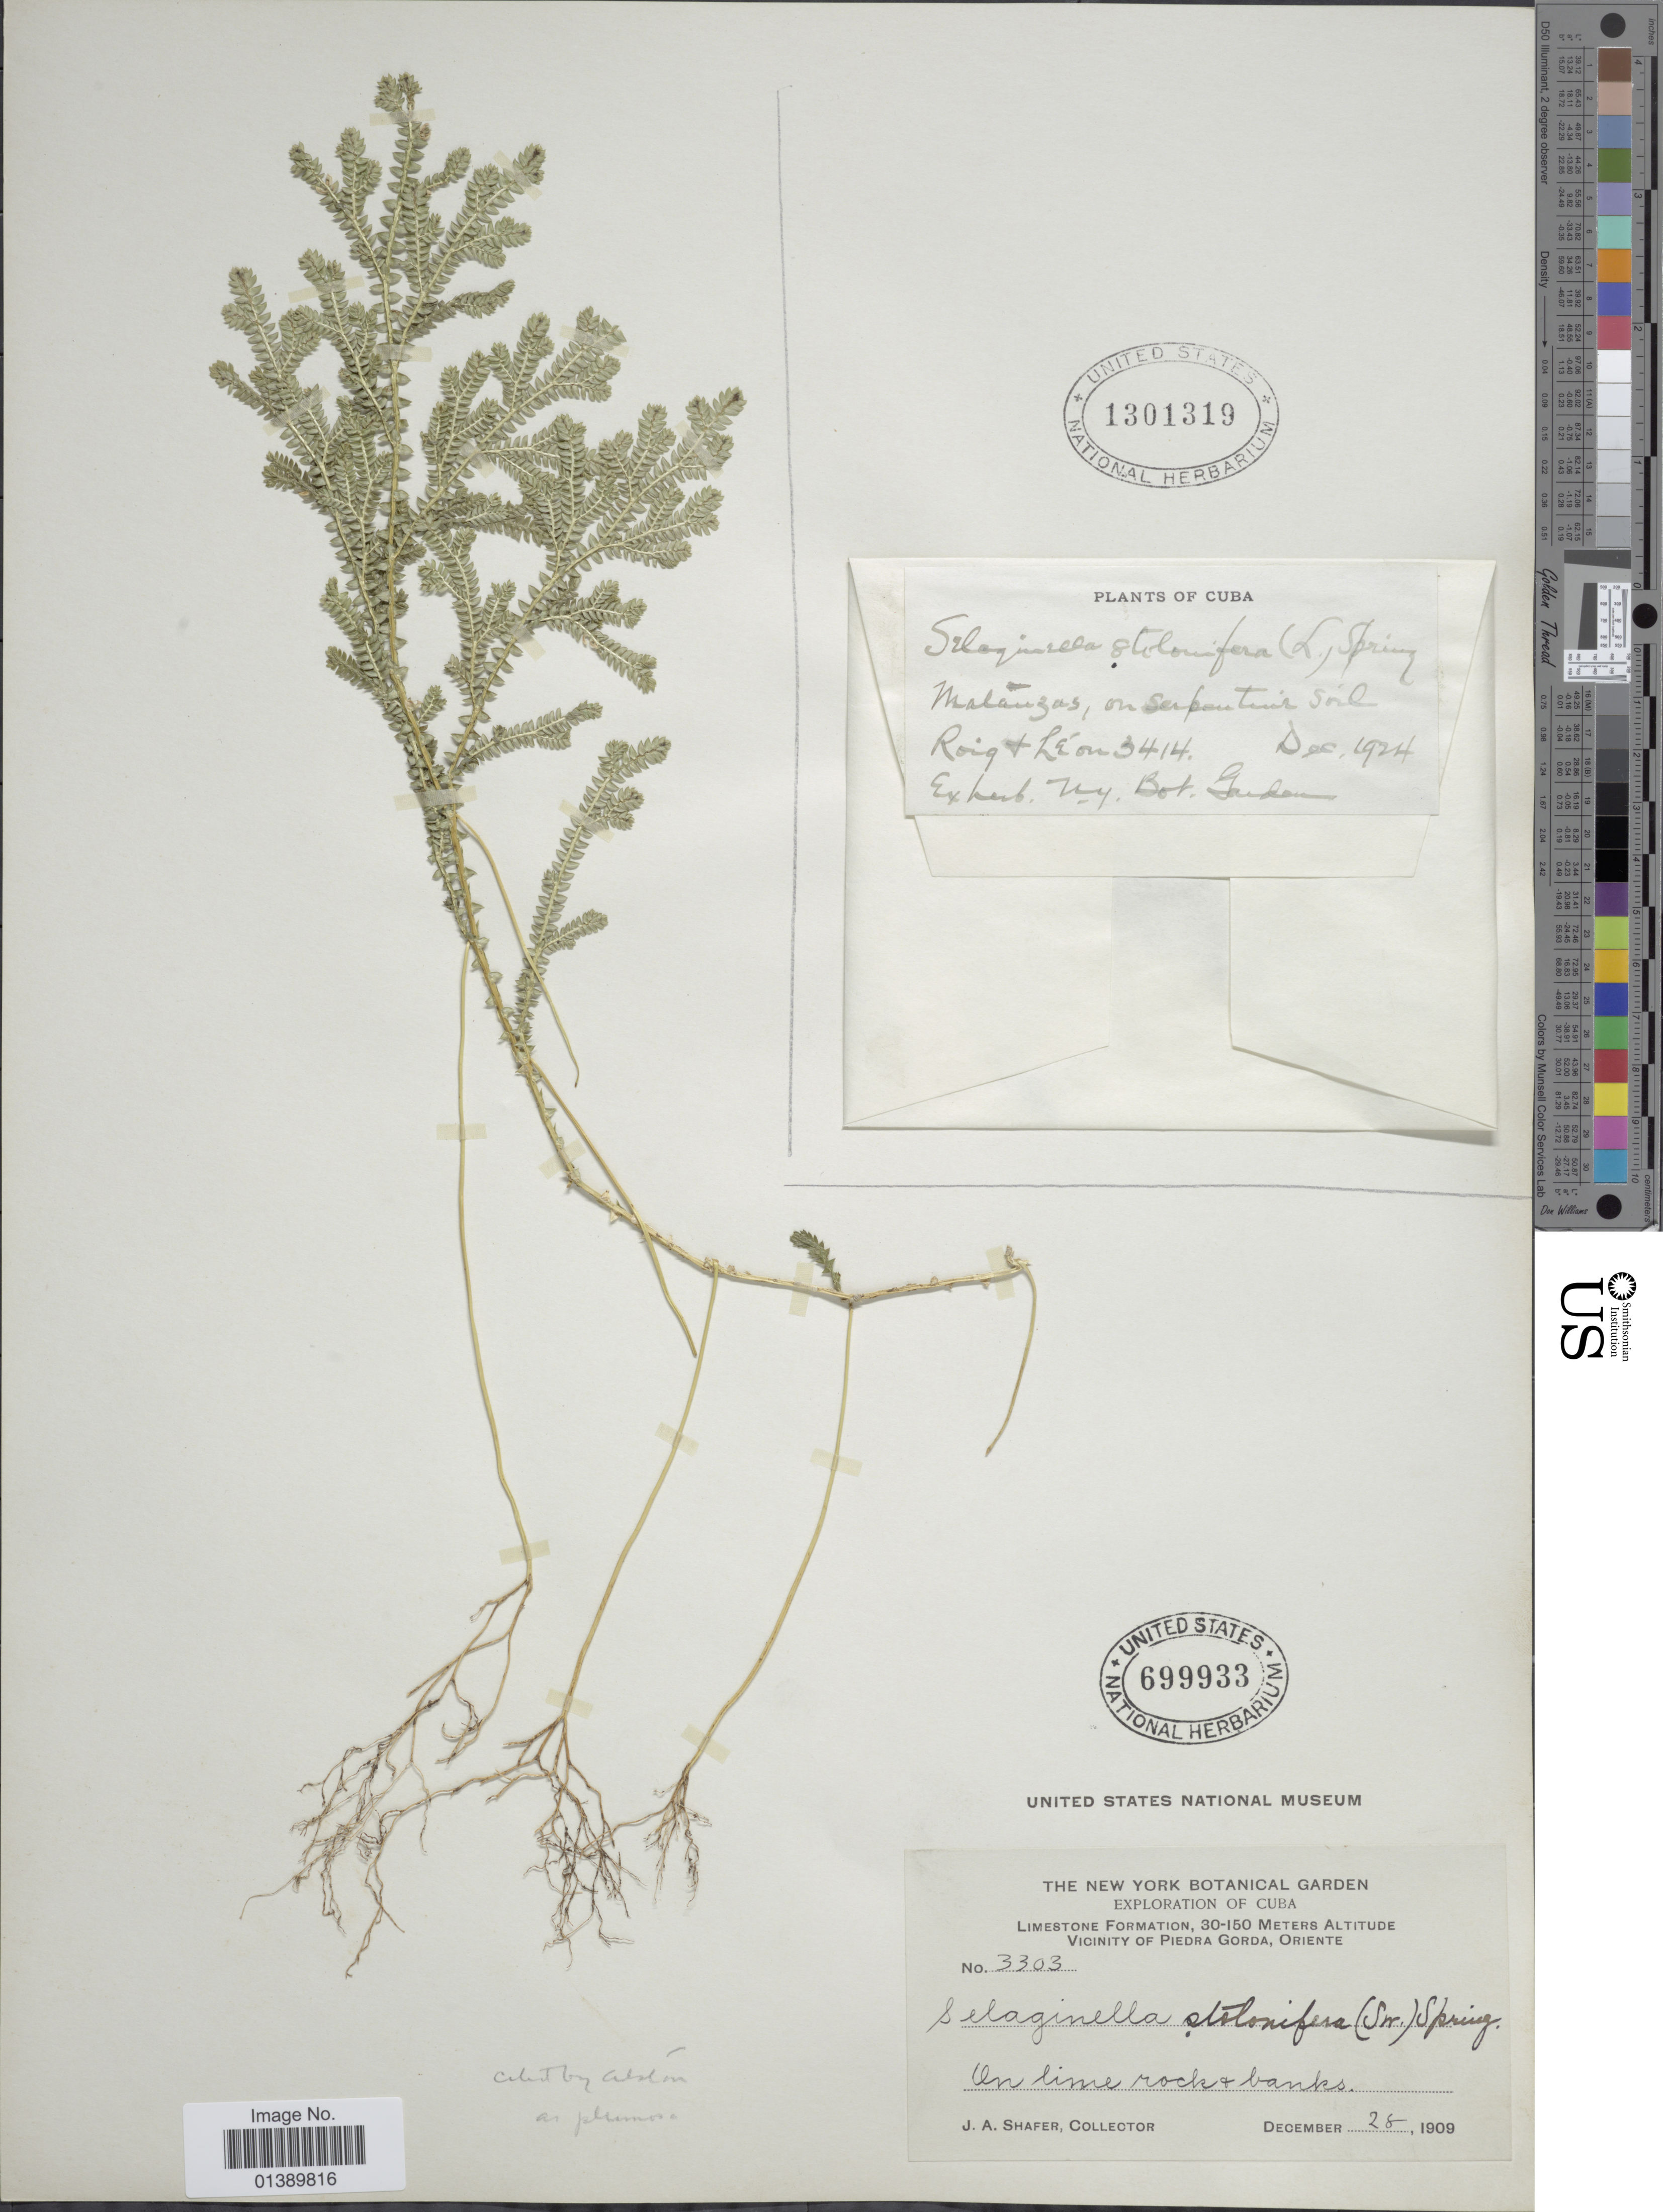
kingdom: Plantae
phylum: Tracheophyta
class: Lycopodiopsida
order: Selaginellales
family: Selaginellaceae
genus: Selaginella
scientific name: Selaginella plumosa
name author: (L.) C. Presl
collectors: J. A. Shafer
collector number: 3414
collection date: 1924-12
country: Cuba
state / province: Matanzas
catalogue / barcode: US 1301319-2